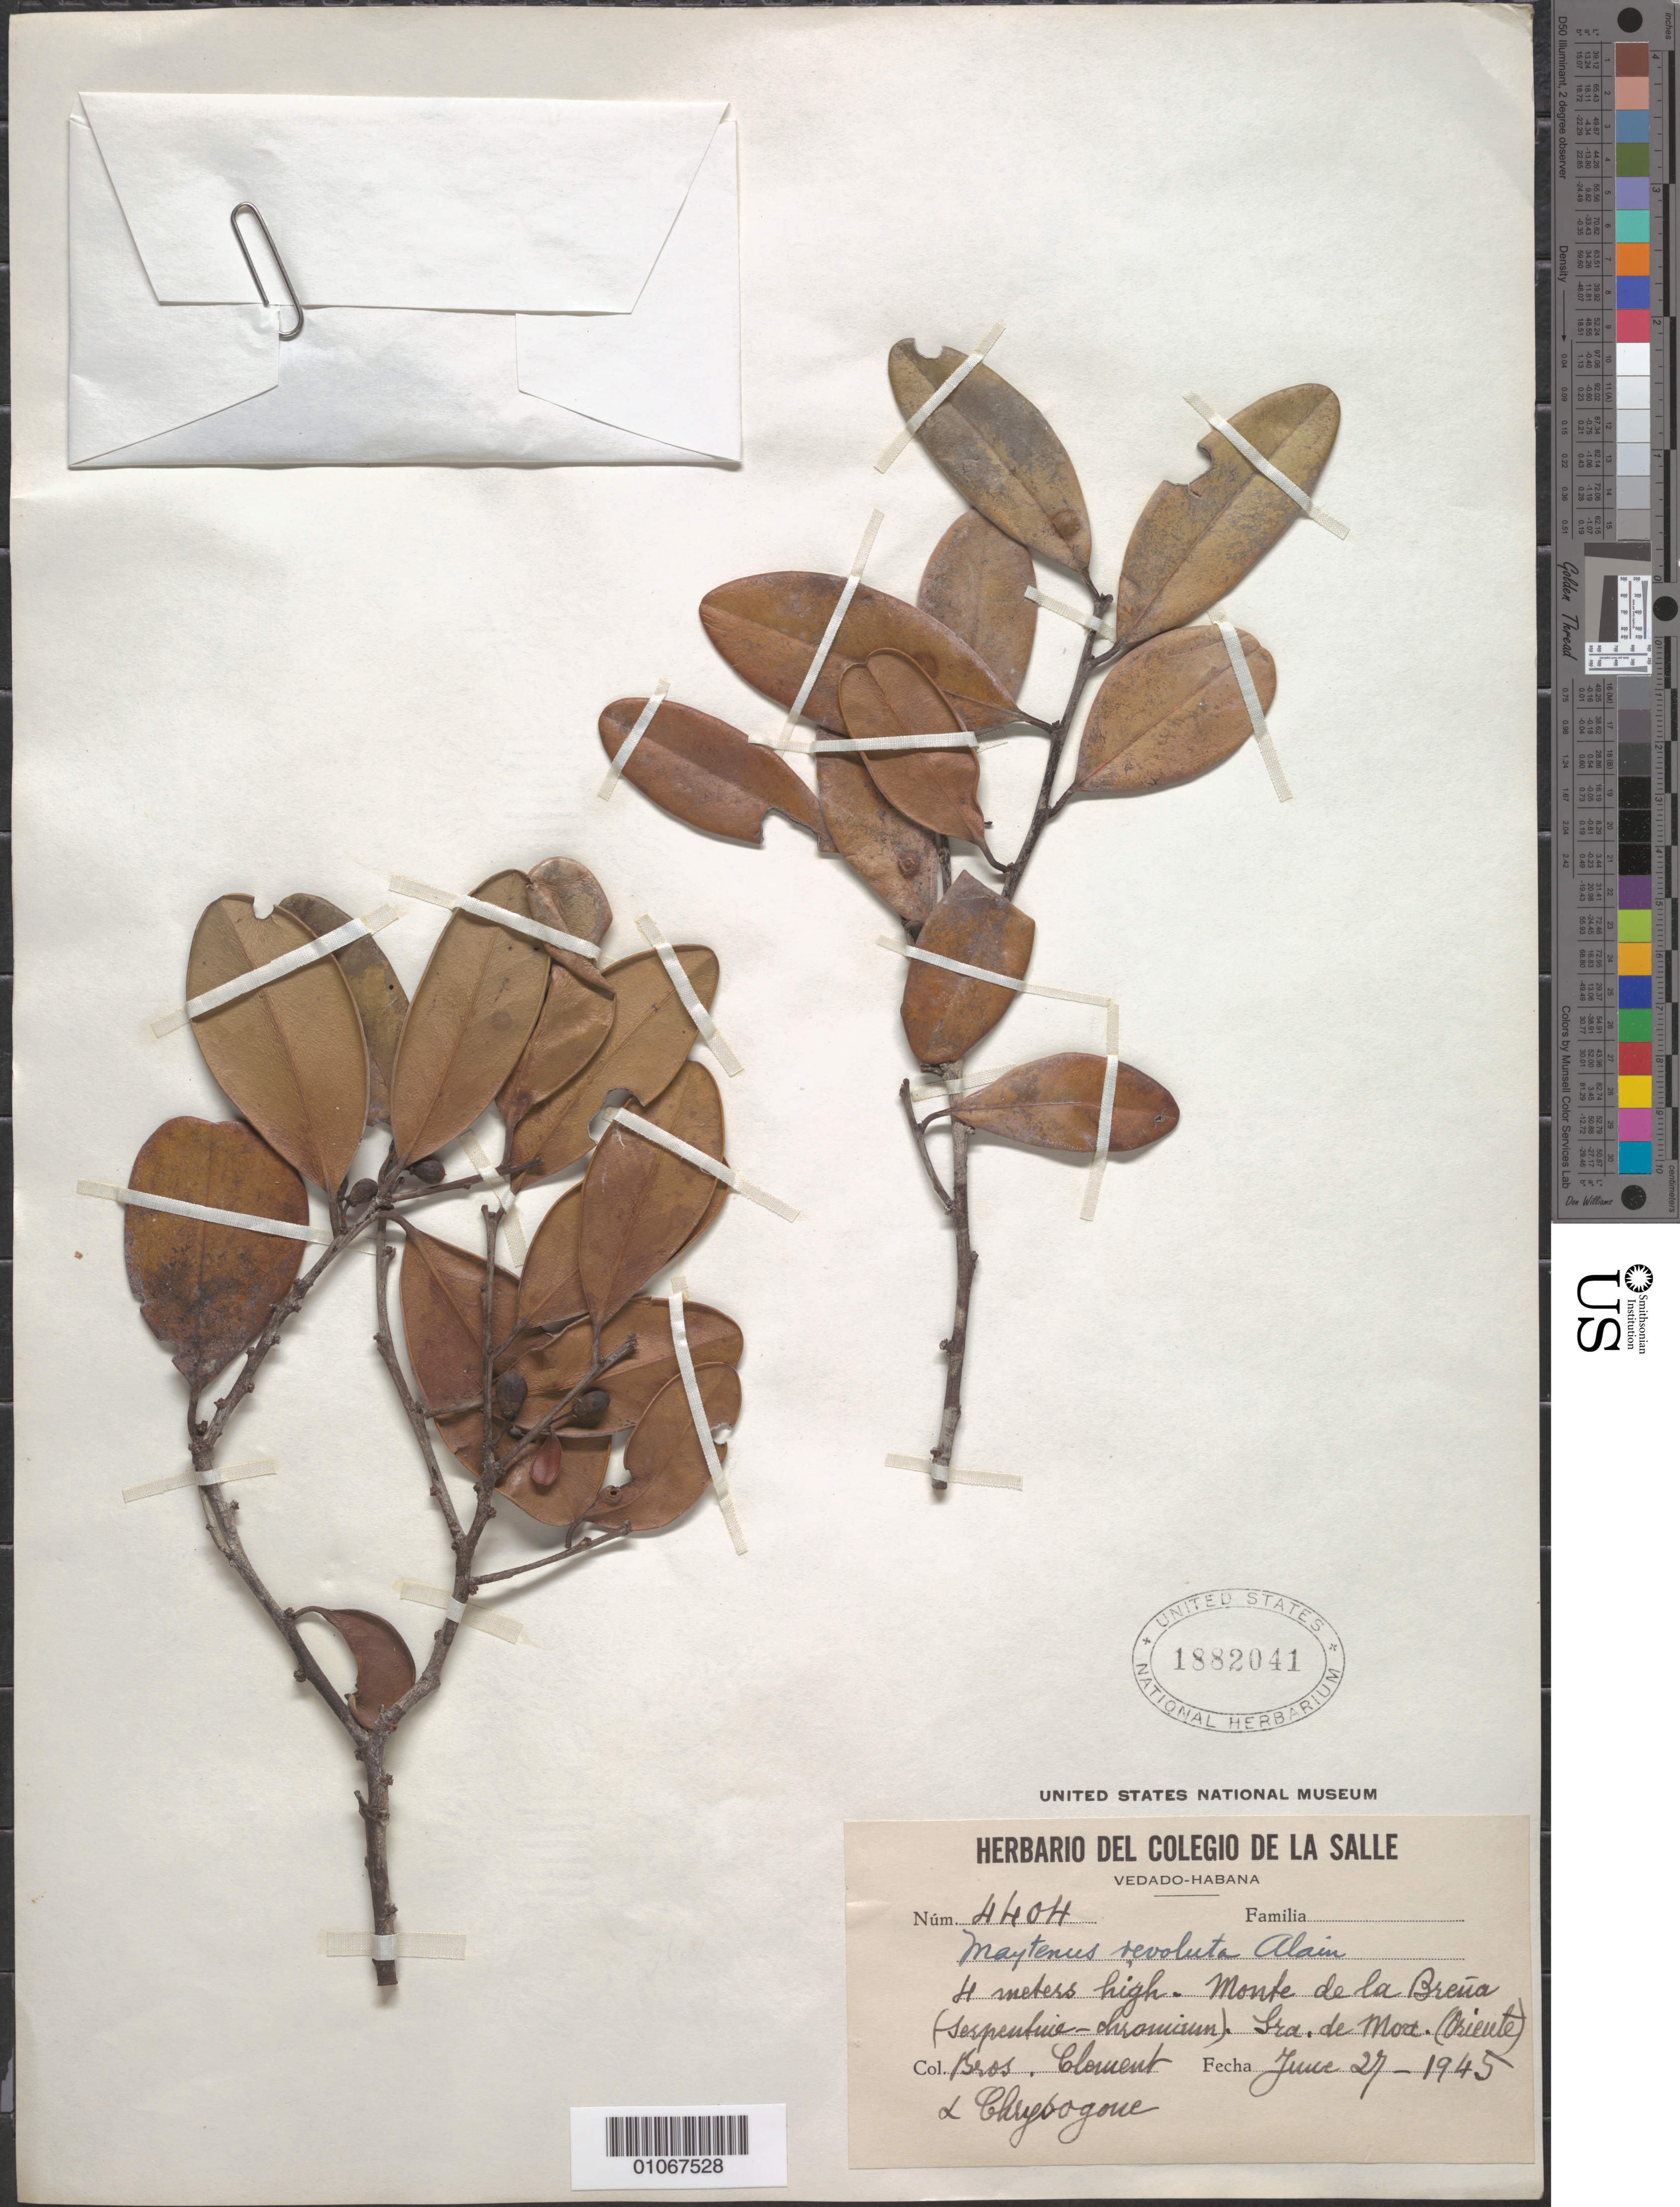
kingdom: Plantae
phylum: Tracheophyta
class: Magnoliopsida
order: Celastrales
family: Celastraceae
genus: Maytenus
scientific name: Maytenus revoluta subsp. revoluta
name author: Alain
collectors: B. Clement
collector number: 4404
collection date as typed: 27 Jun 1945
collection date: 1945-06-27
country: Cuba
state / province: Holguín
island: Cuba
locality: Monte de la Brena (serpentine barrens) Sra, Mort Oriente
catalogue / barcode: US 1882041